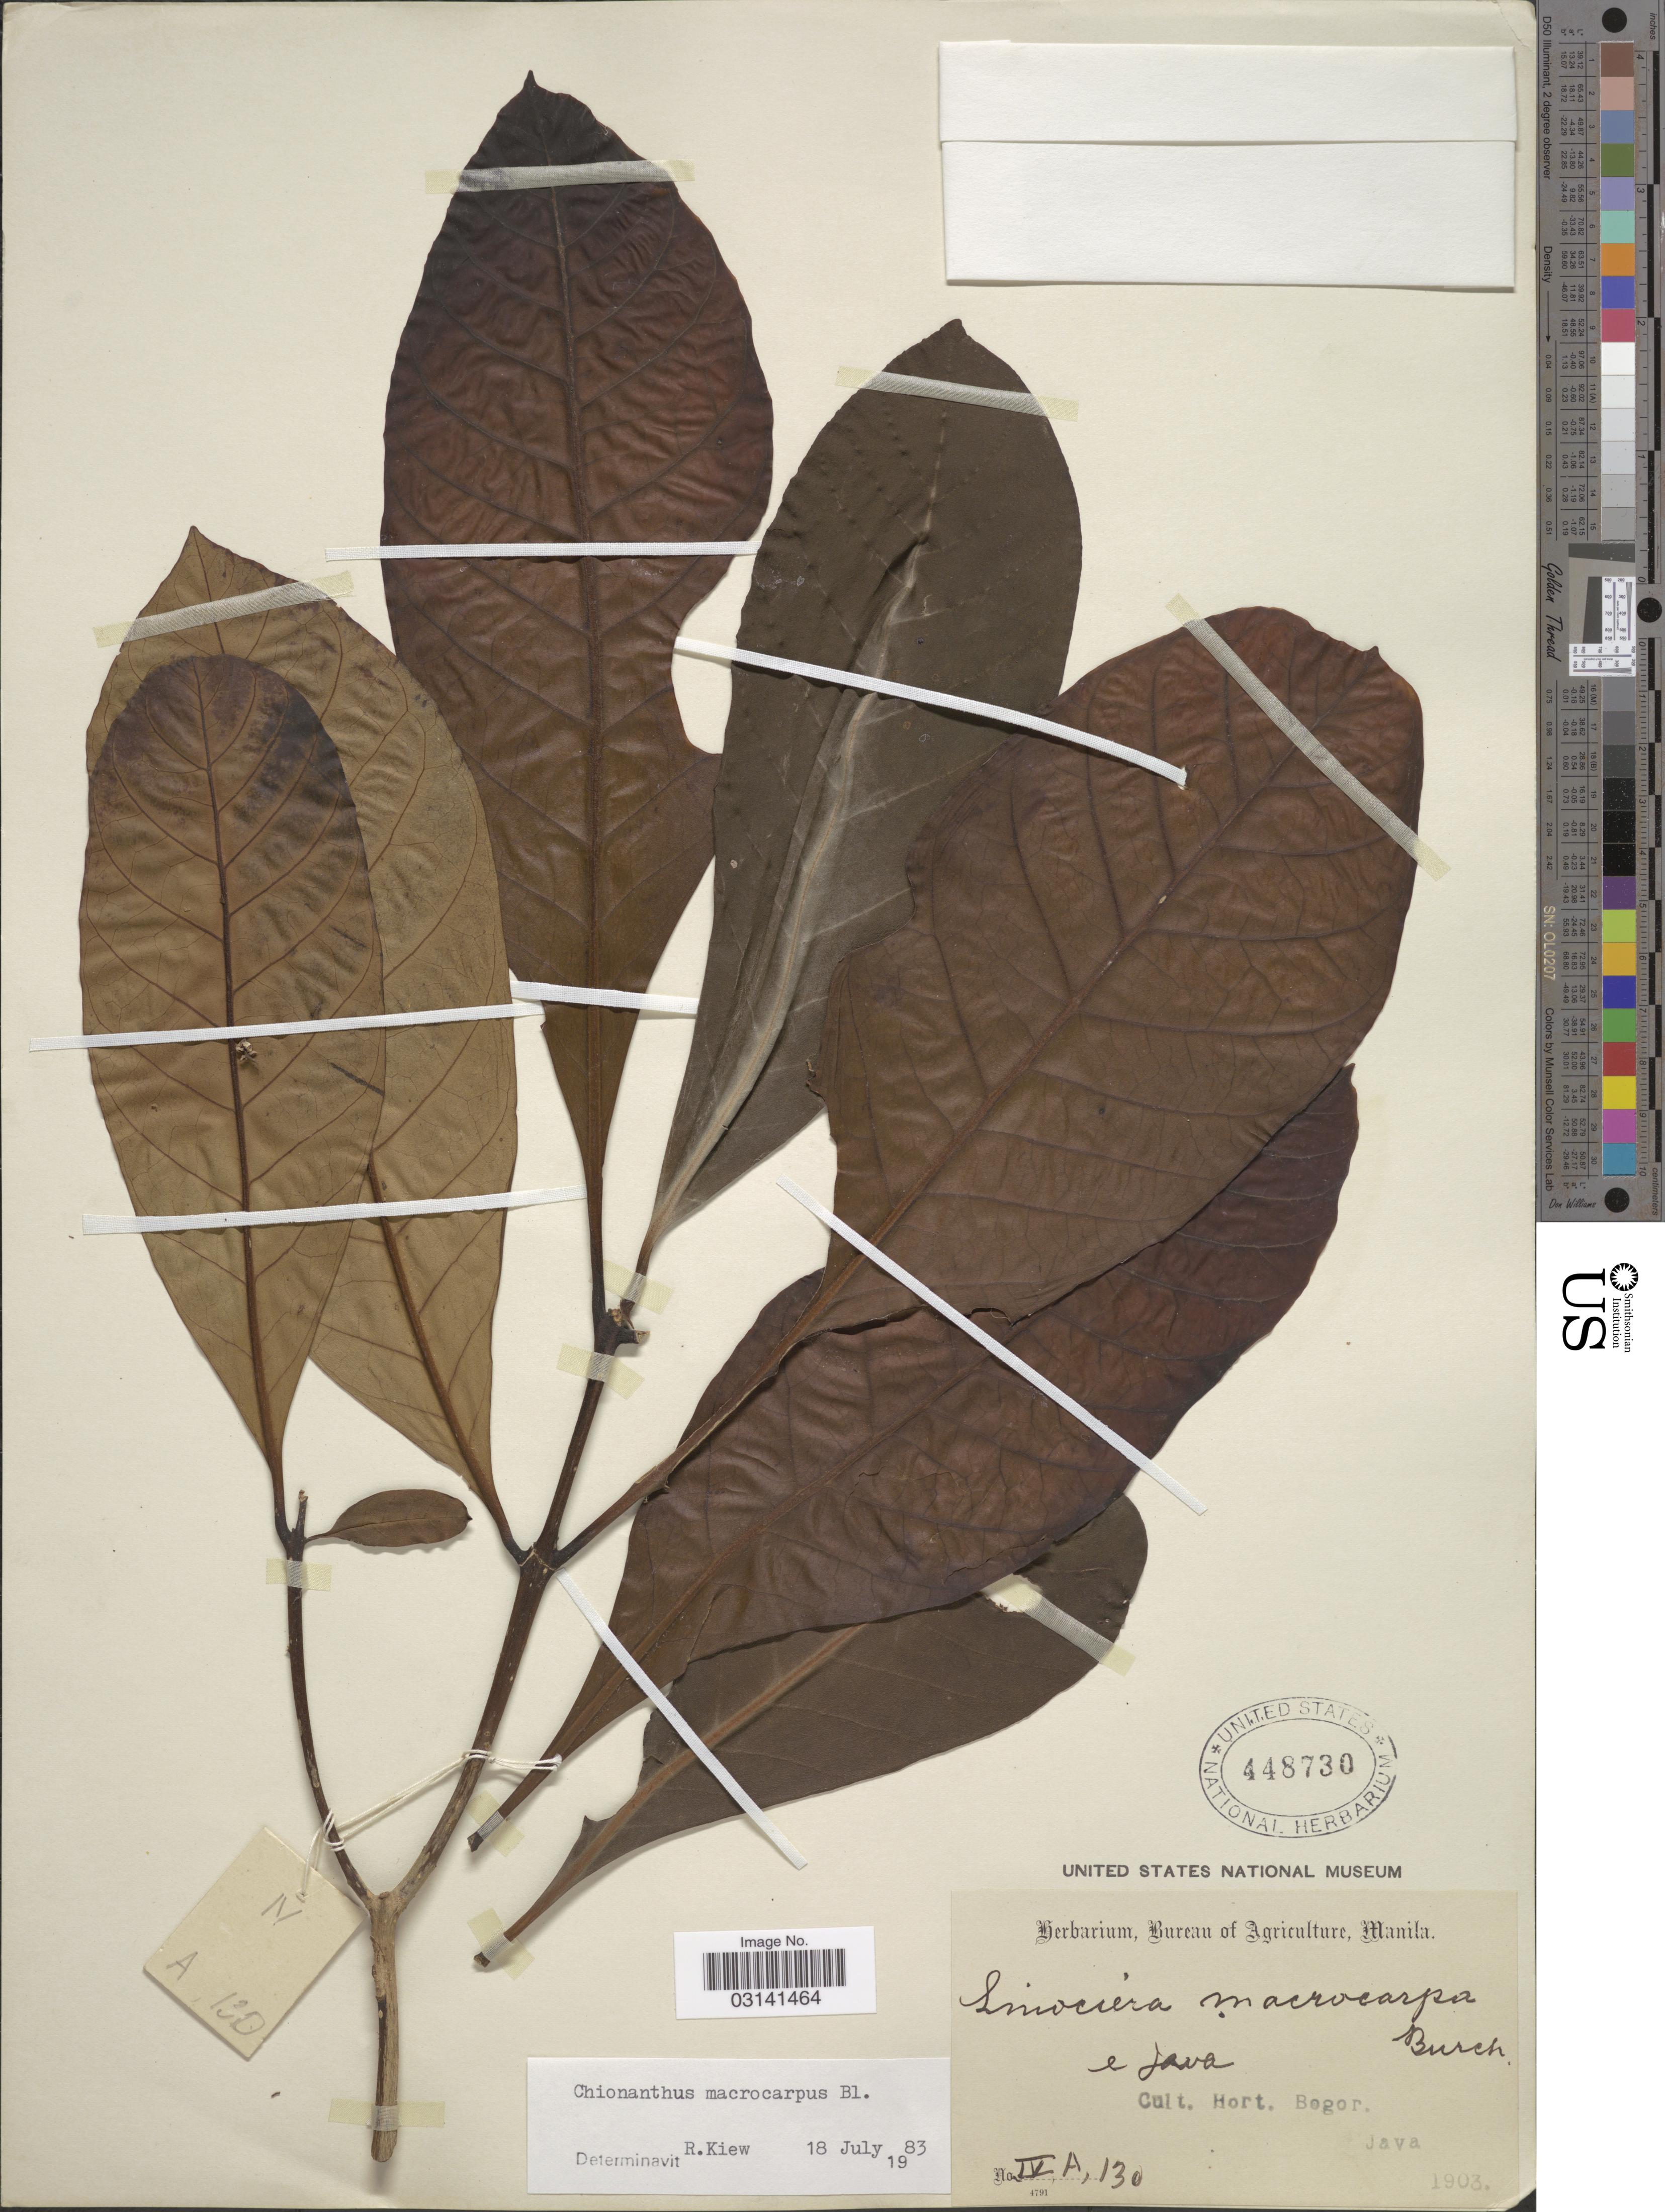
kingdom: Plantae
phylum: Tracheophyta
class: Magnoliopsida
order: Lamiales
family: Oleaceae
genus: Chionanthus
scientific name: Chionanthus macrocarpus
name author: Blume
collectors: Ex herb. Bureau of Agriculture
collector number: IV, A, 130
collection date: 1903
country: Indonesia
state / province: Java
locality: Cult. Hort. Bogor.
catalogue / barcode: US 448730